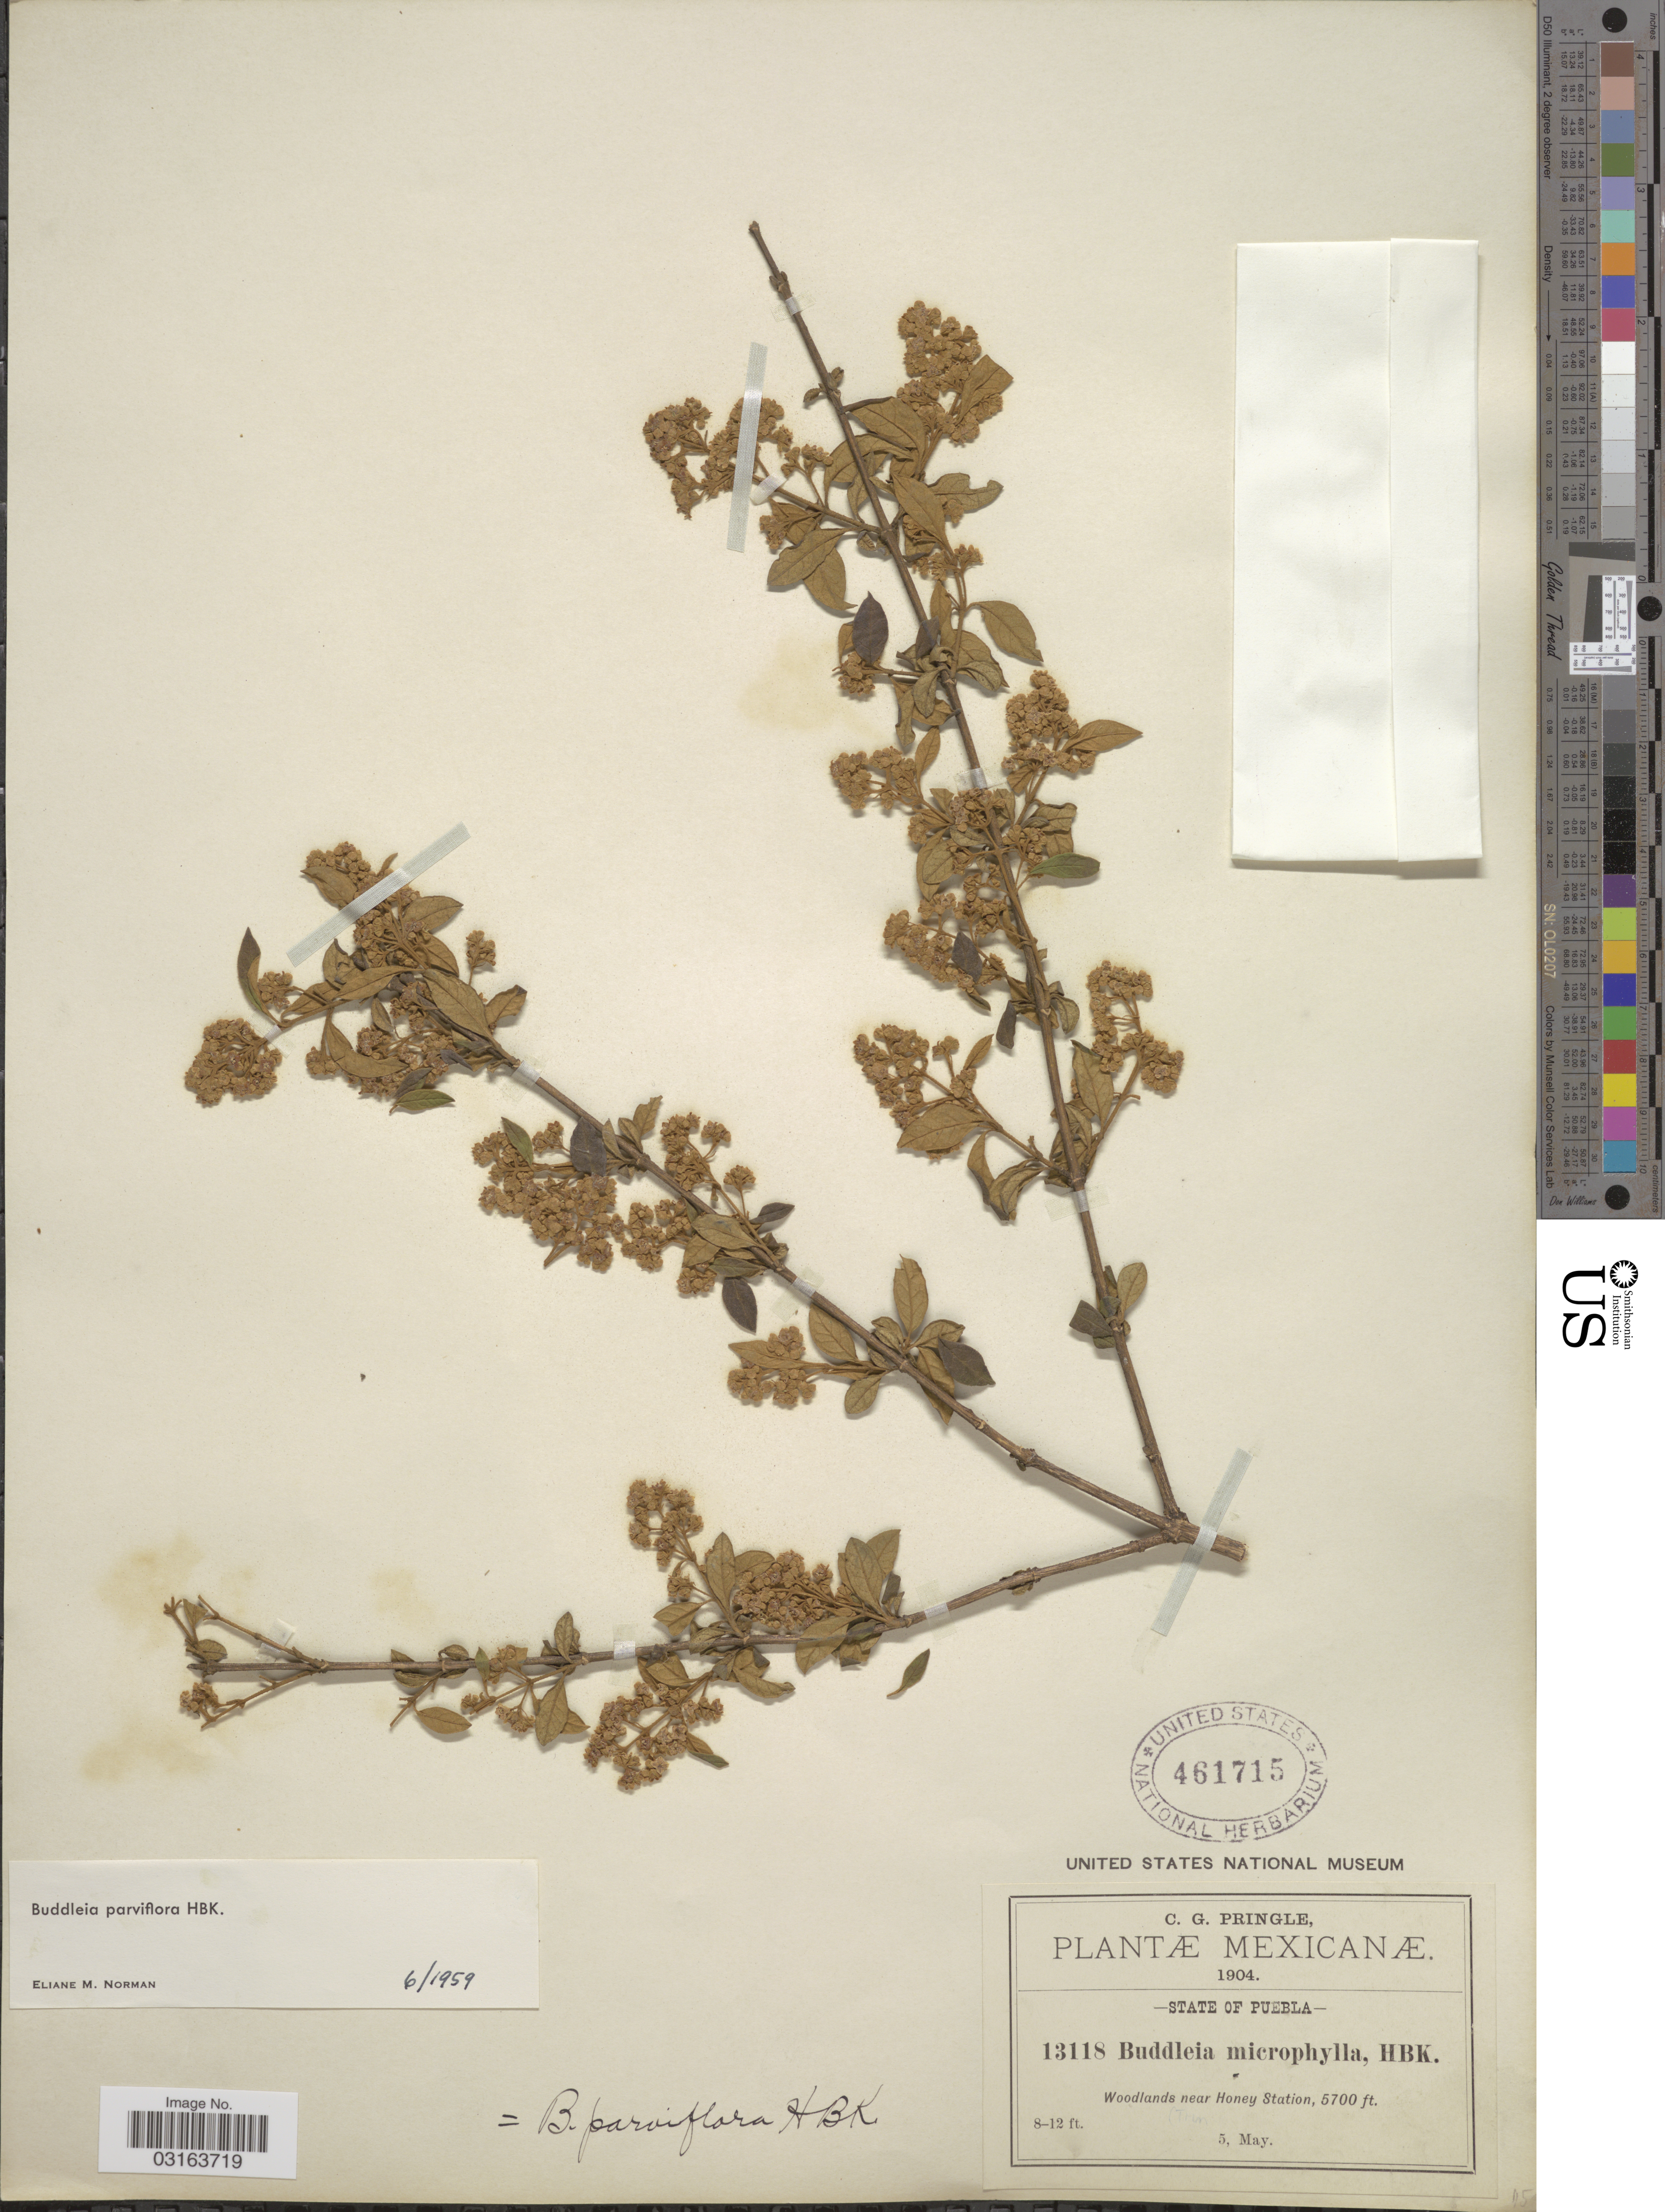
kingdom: Plantae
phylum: Tracheophyta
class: Magnoliopsida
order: Lamiales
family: Scrophulariaceae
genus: Buddleja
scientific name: Buddleja parviflora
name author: Kunth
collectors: C. G. Pringle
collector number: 13118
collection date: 1904-05-05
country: Mexico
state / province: Puebla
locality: Woodlands near Honey Station.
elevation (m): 1737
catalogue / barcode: US 461715